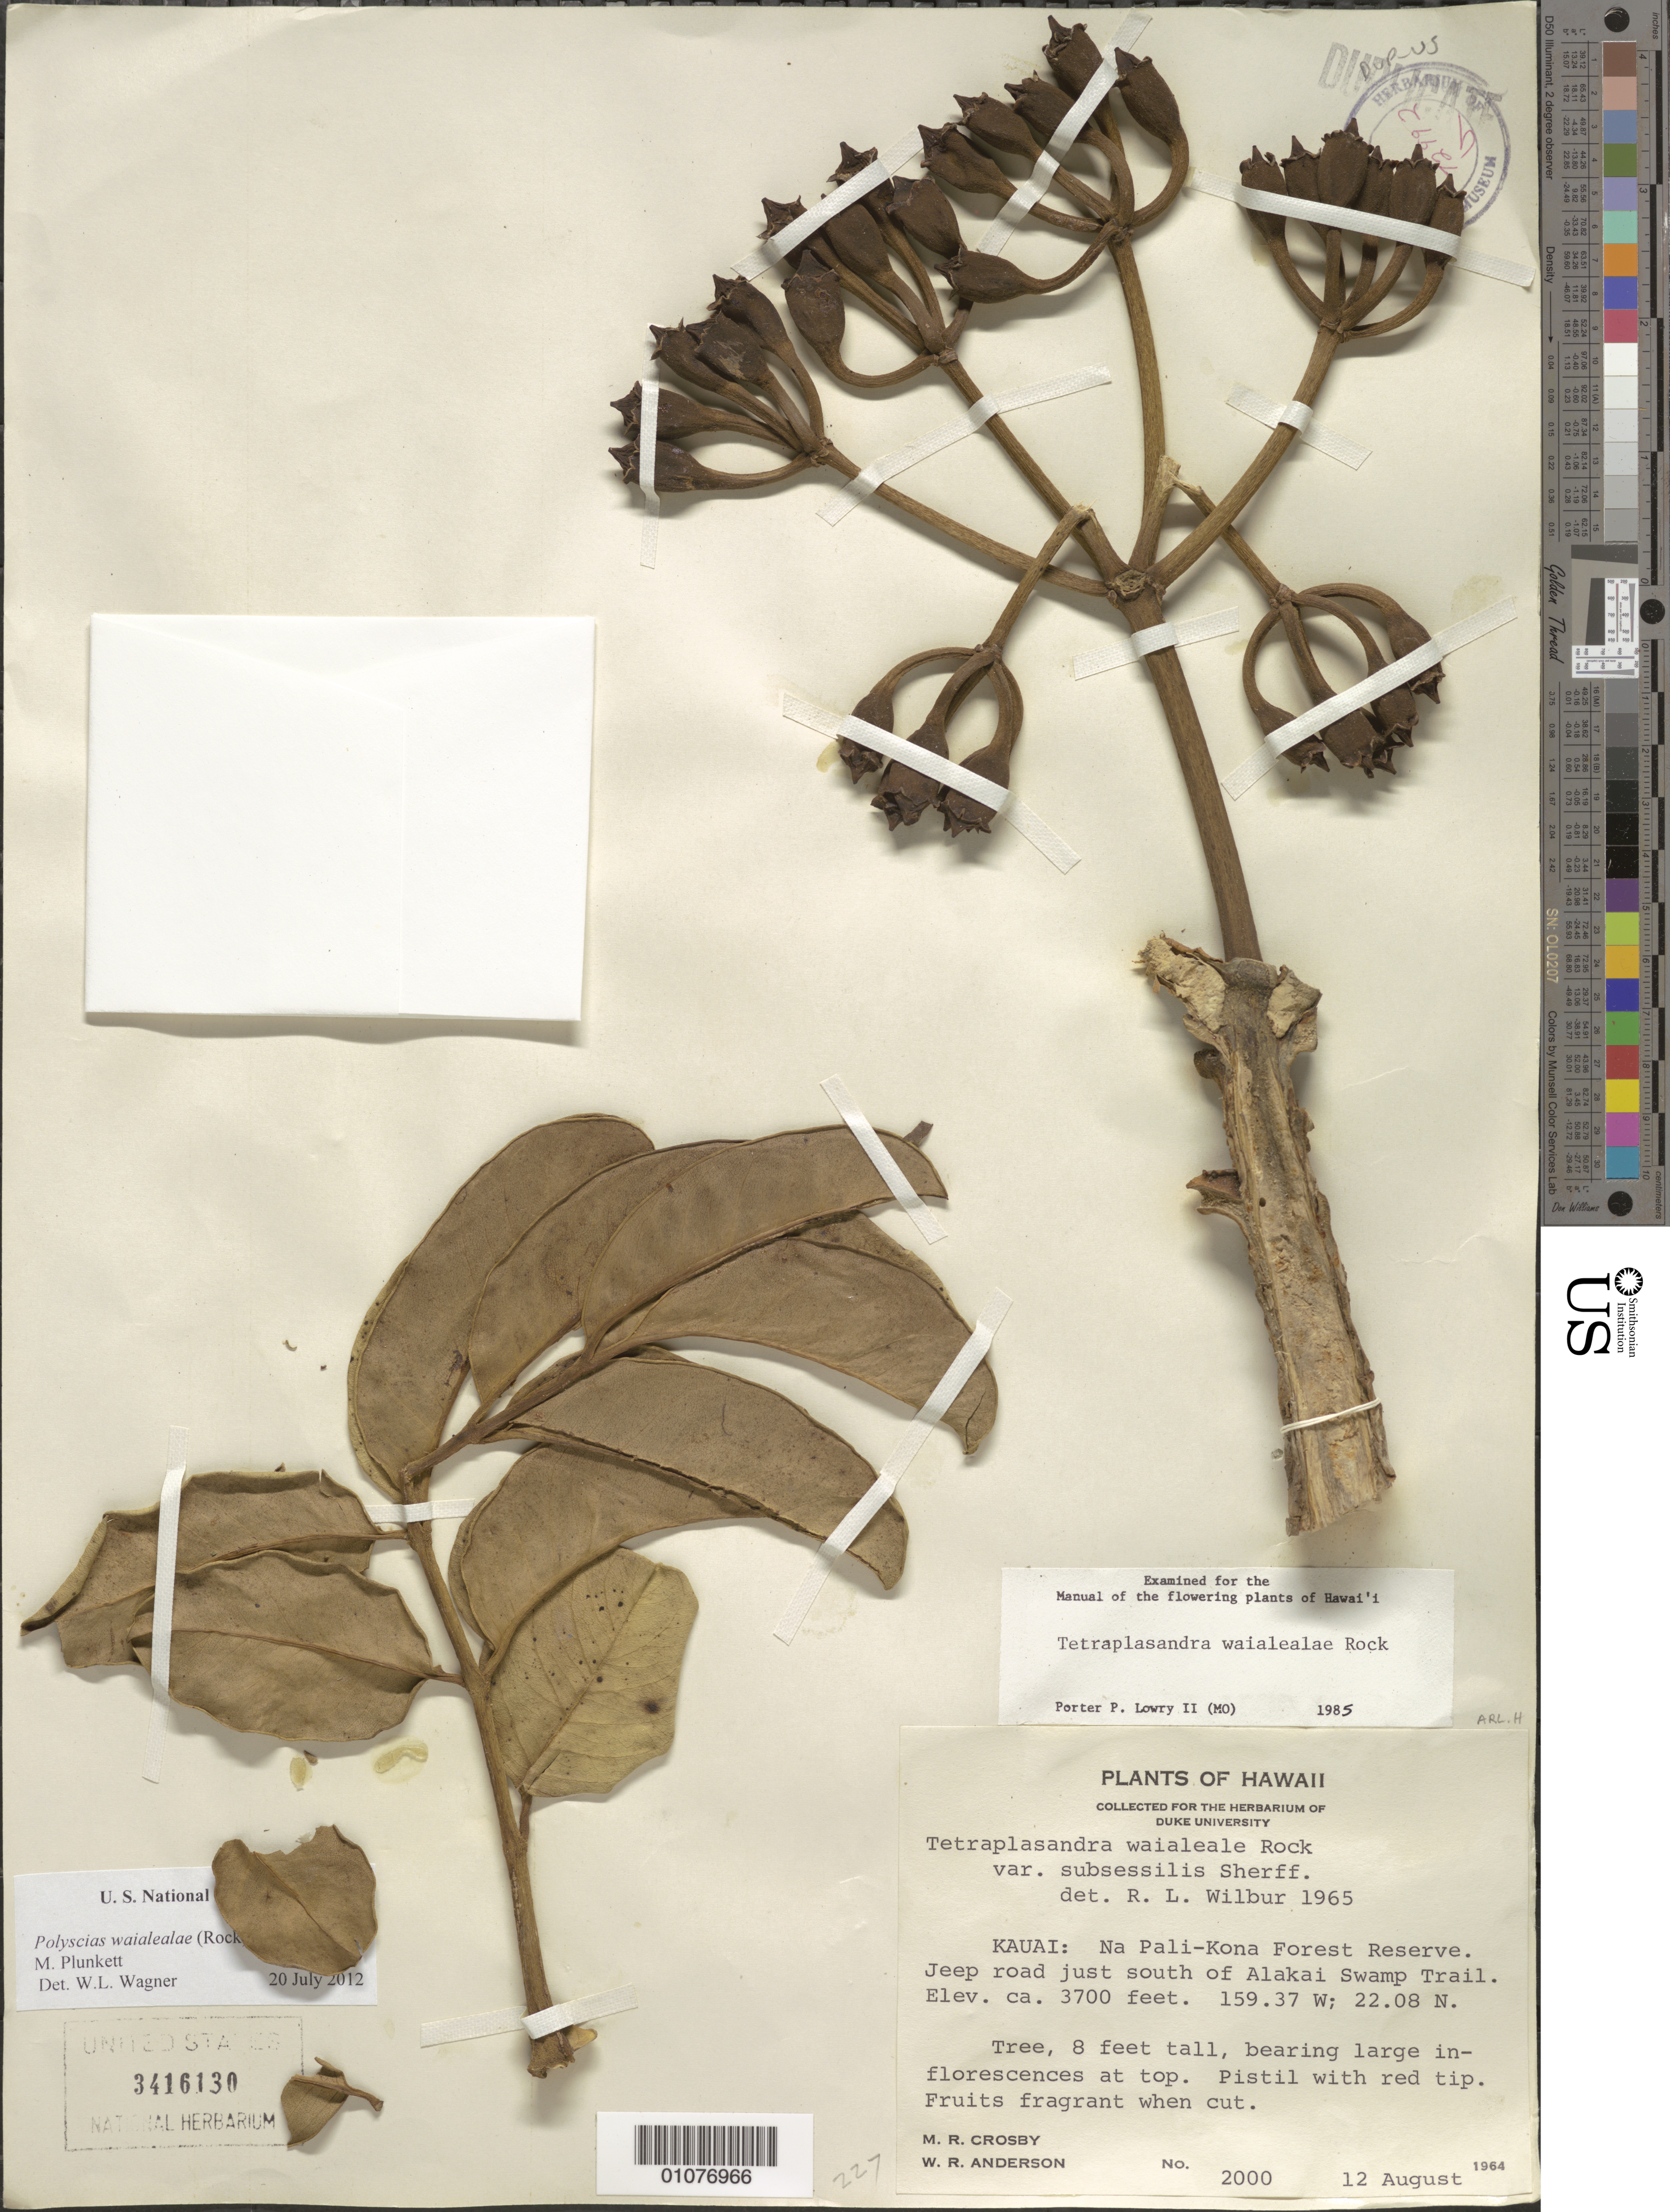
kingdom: Plantae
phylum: Tracheophyta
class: Magnoliopsida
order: Apiales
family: Araliaceae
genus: Polyscias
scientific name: Polyscias waialealae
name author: (Rock) Lowry & G. M. Plunkett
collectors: M. R. Crosby & W. R. Anderson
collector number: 2000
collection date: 1964-08-12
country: United States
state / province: Hawaii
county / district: Kauai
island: Kaua'i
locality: Na Pali-Kona Forest Reserve. Jeep road just S of Alakai Swamp Trail.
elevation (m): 1128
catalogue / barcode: US 3416130